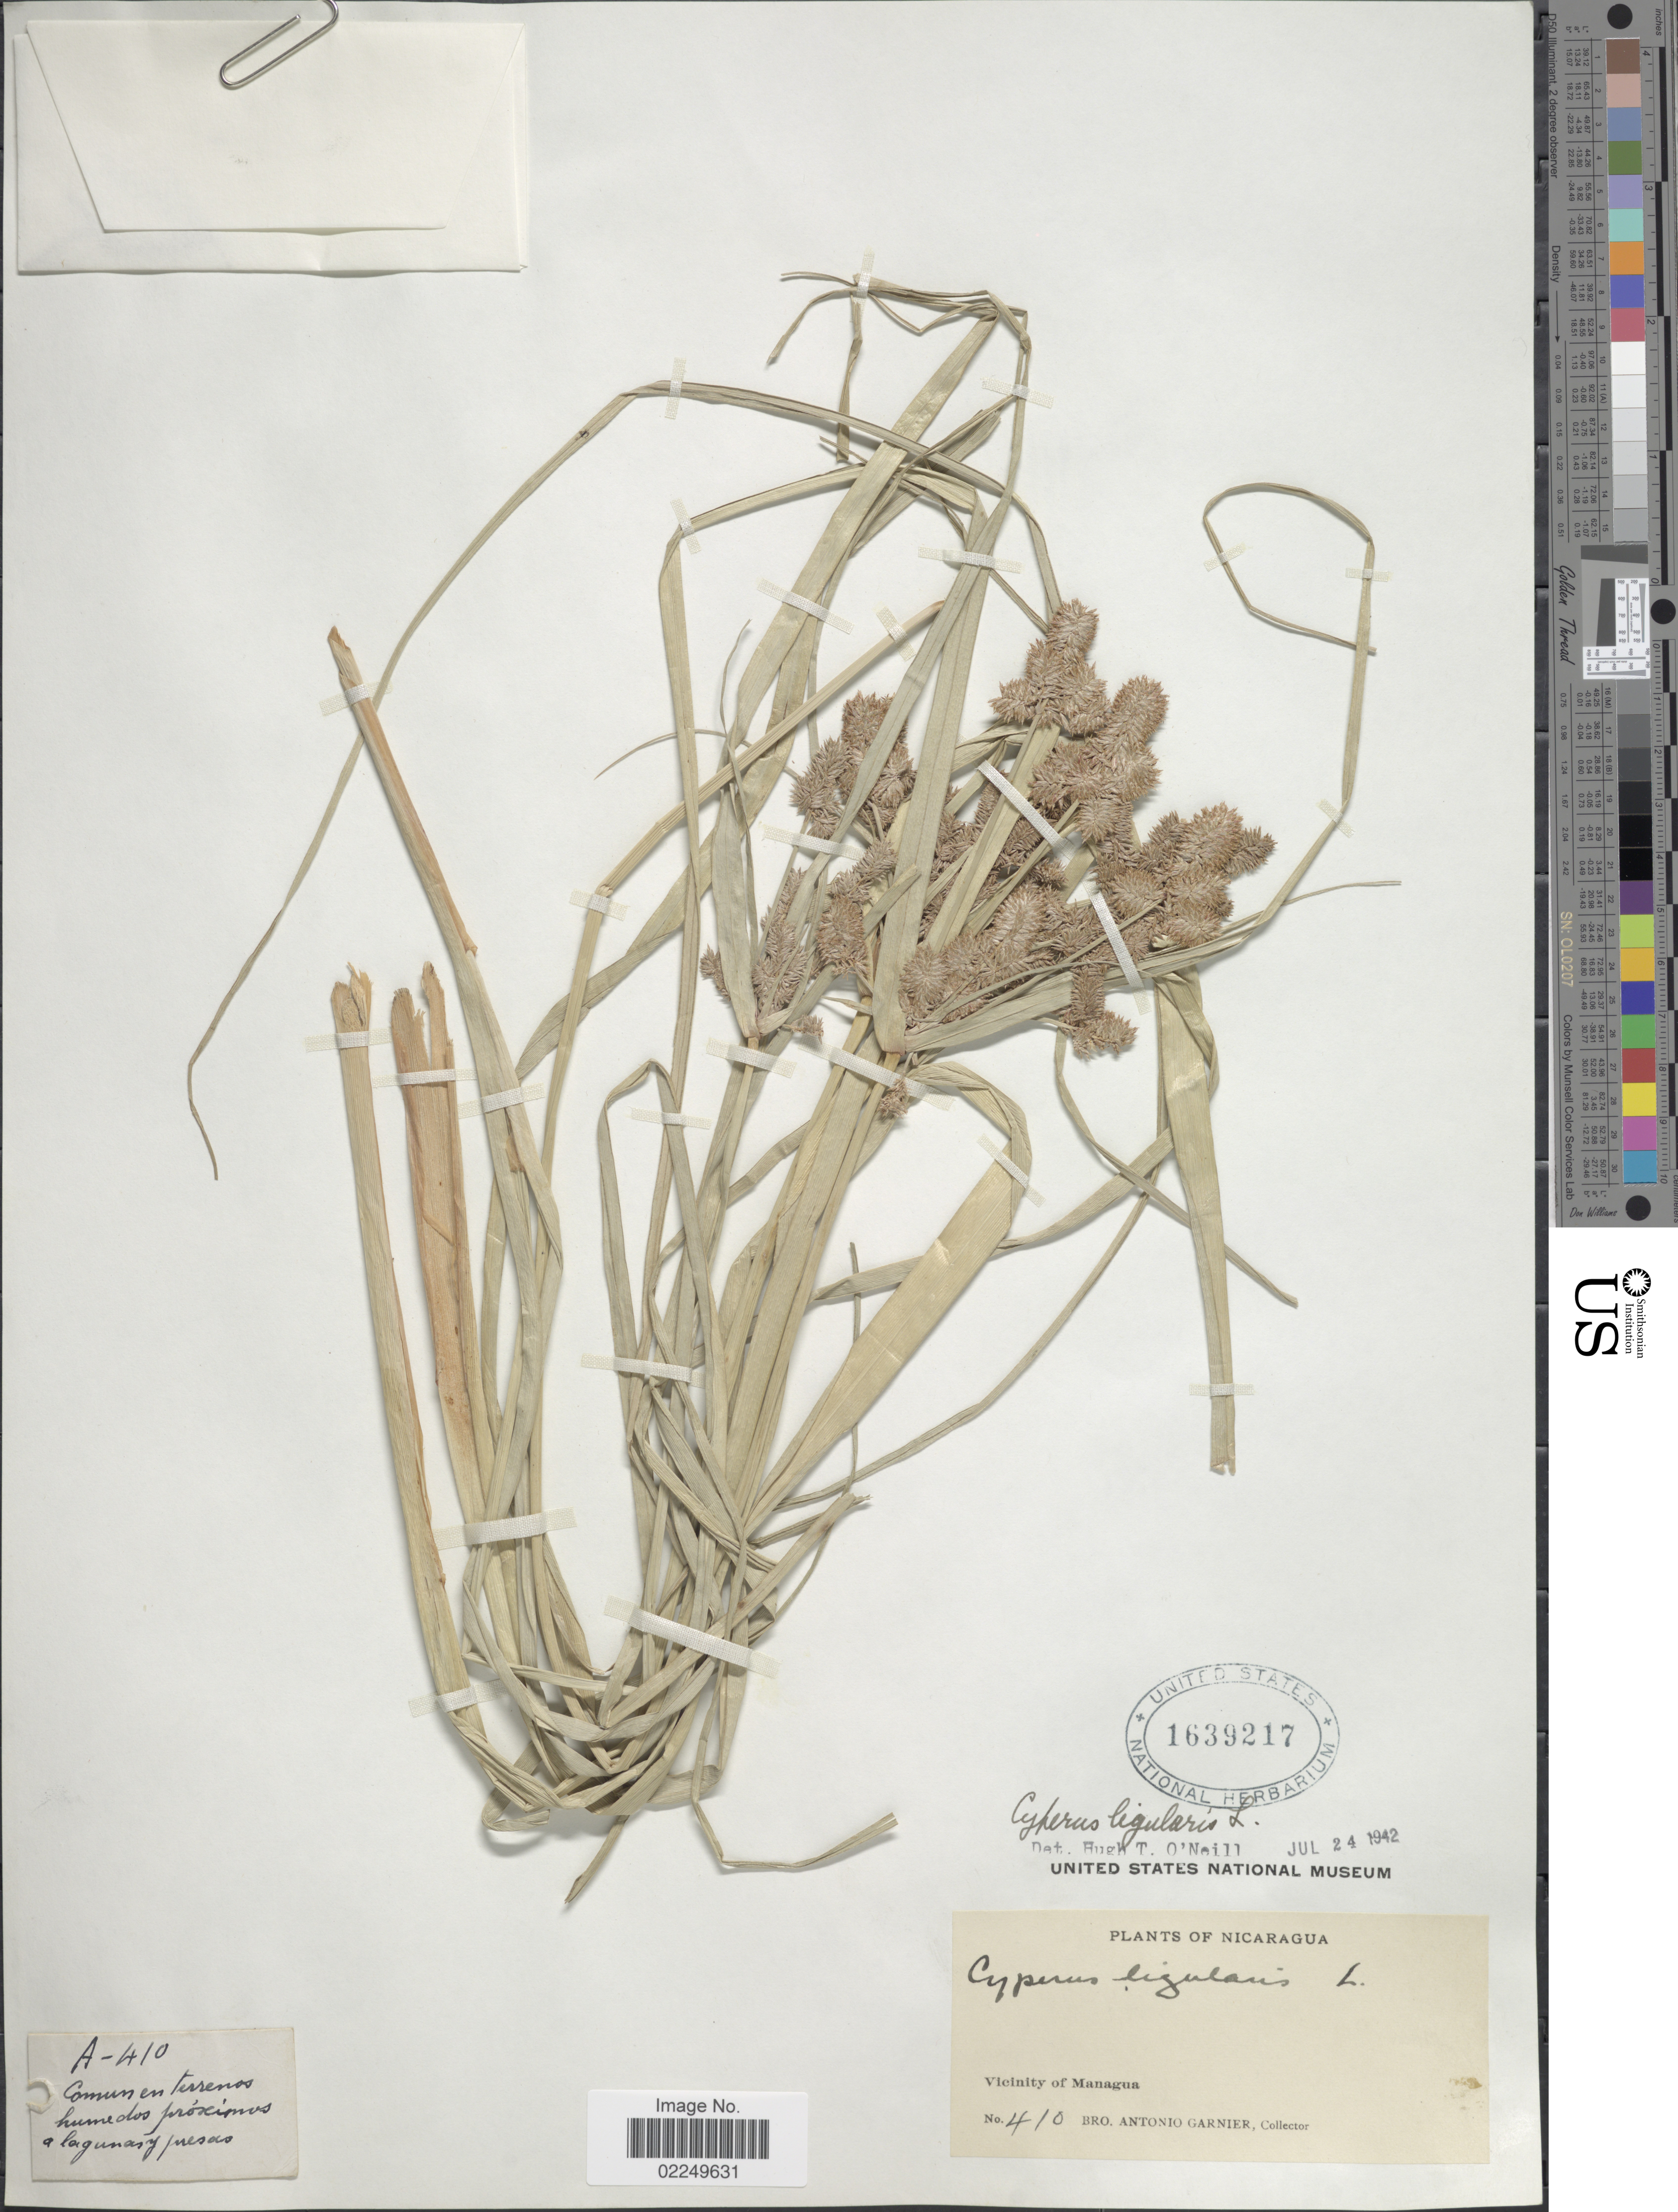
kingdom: Plantae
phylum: Tracheophyta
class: Liliopsida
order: Poales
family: Cyperaceae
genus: Cyperus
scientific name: Cyperus ligularis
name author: L.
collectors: Bro. A. Garnier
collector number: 410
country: Nicaragua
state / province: Managua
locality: Vicinity of Managua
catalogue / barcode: US 1639217